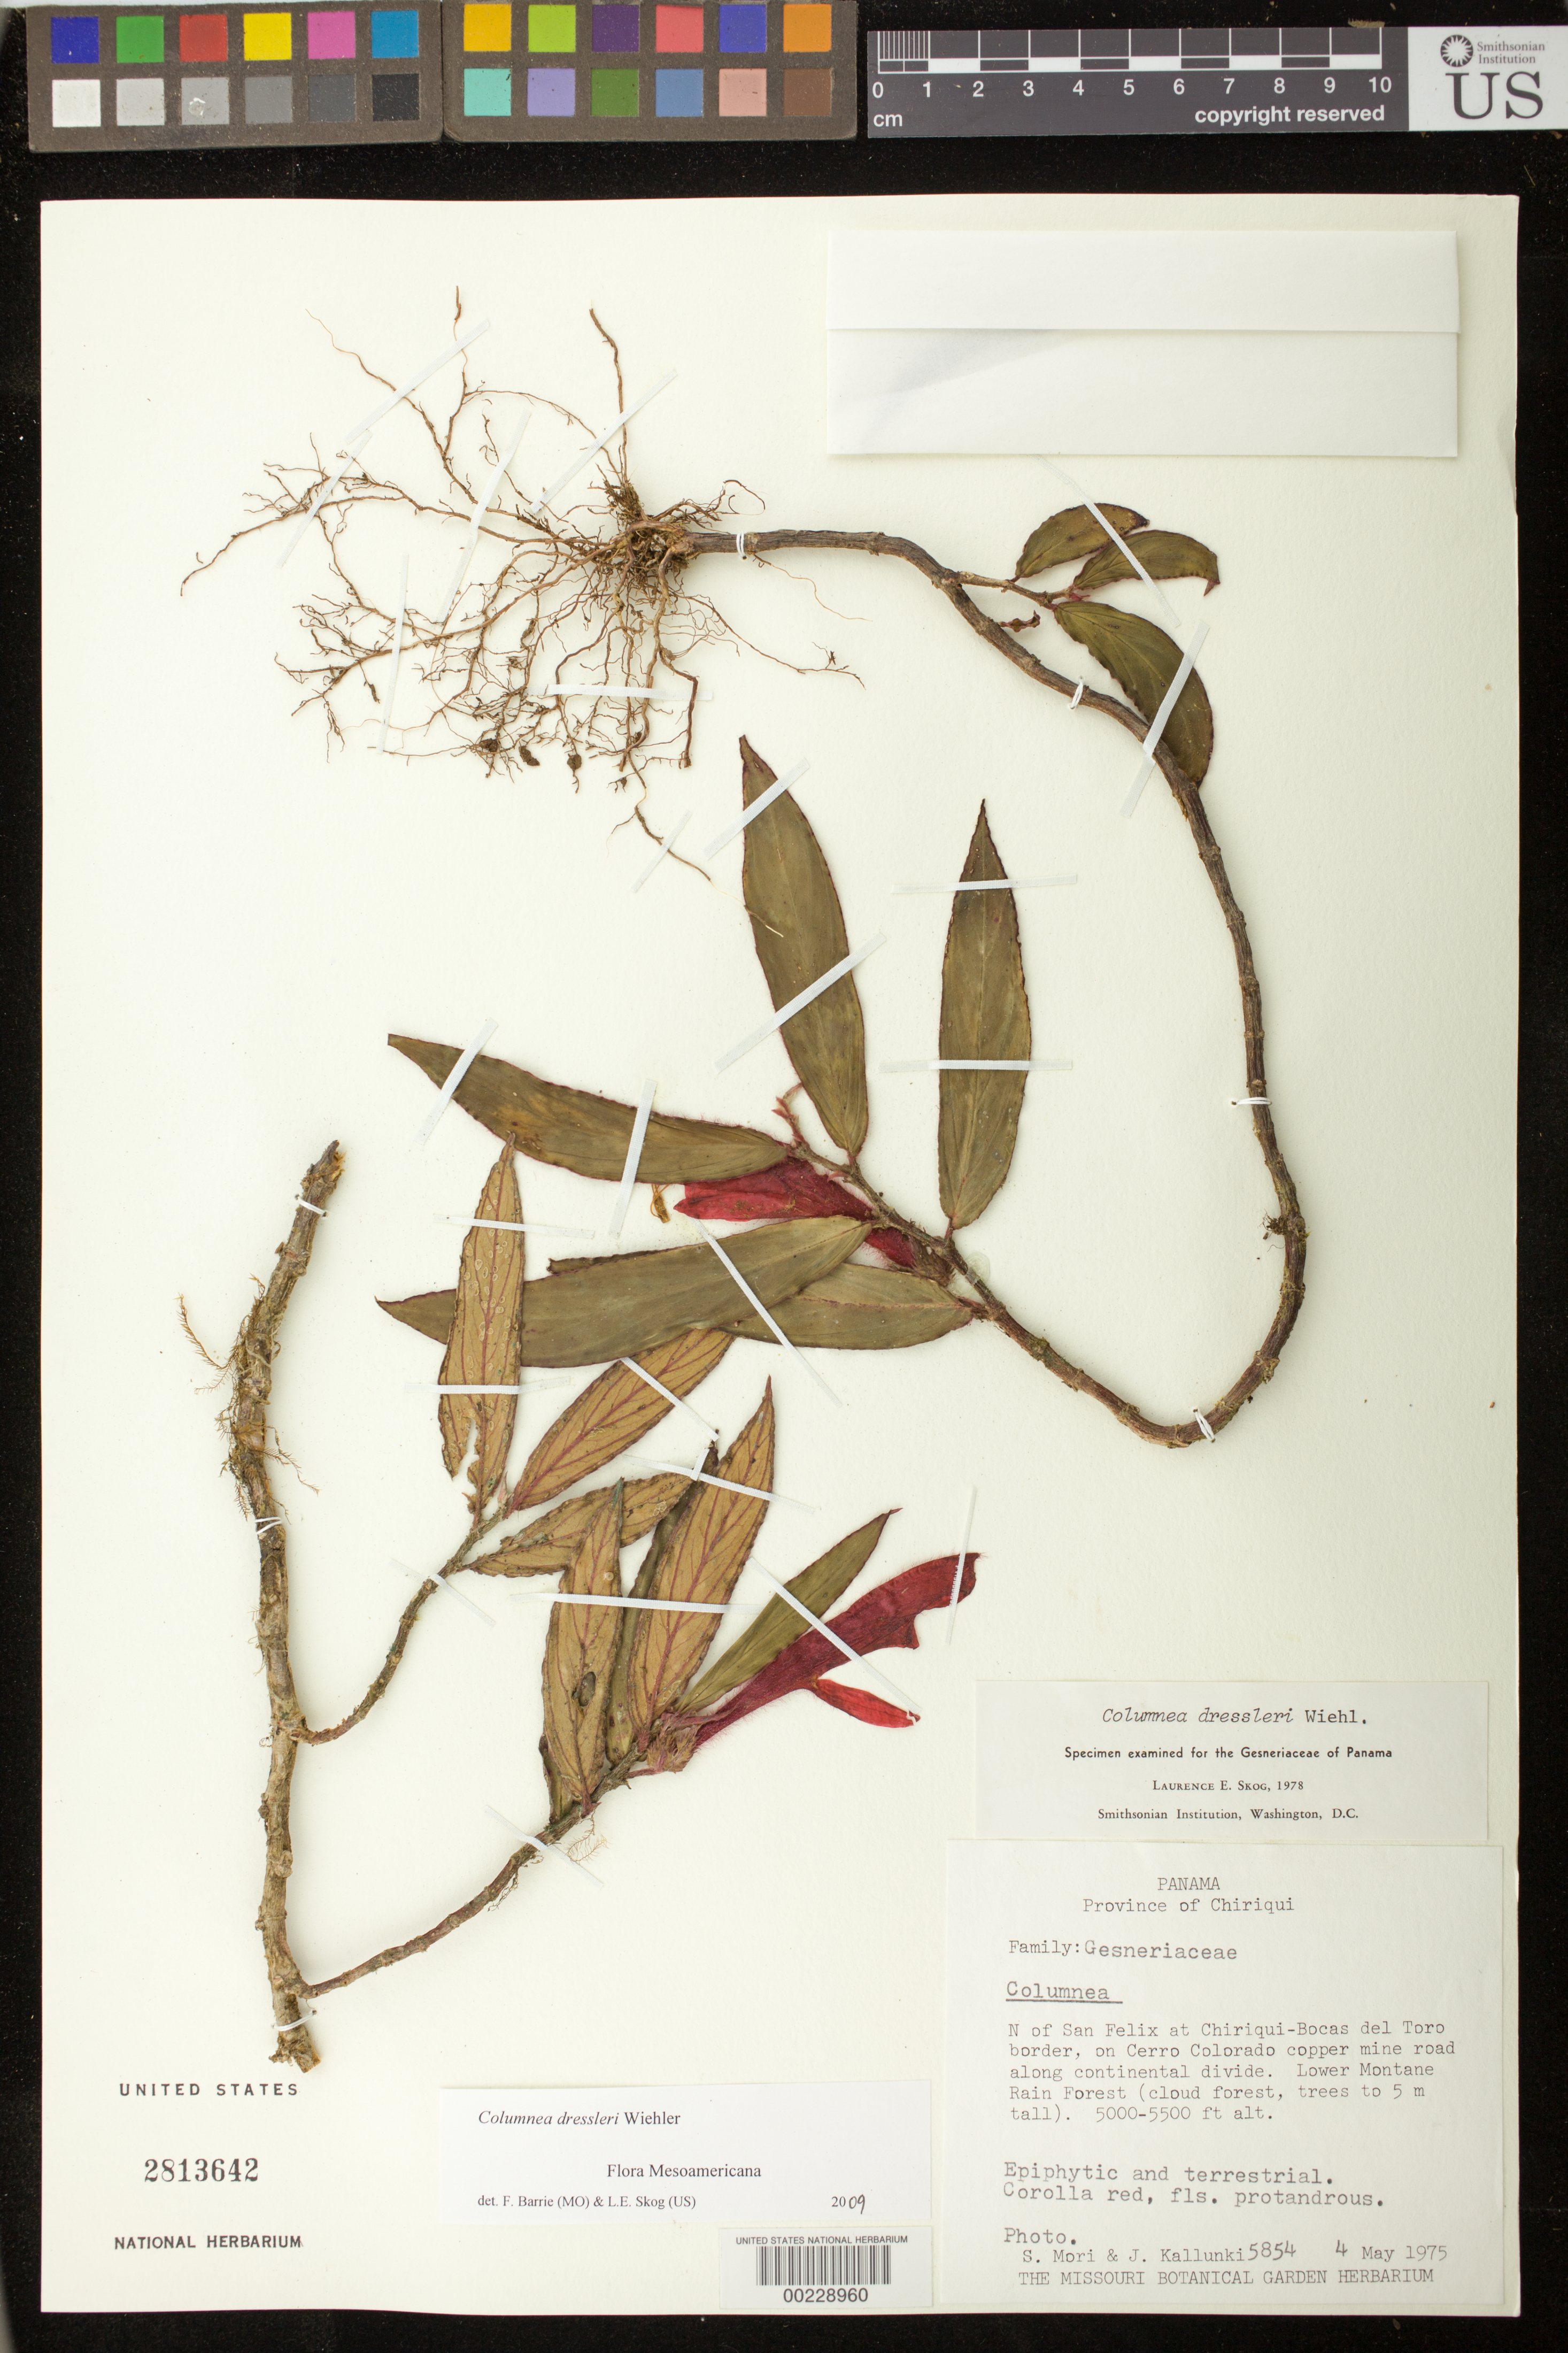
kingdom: Plantae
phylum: Tracheophyta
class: Magnoliopsida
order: Lamiales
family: Gesneriaceae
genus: Columnea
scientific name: Columnea dressleri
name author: Wiehler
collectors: S. Mori & J. Kallunki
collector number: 5854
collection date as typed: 04 May 1975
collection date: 1975-05-04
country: Panama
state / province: Chiriquí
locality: N of San Felix at Chiriqui-Bocas del Toro border, on Cerro Colorado copper mine road along continental divide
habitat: Lower montane rain forest (cloud forest, trees to 5 m tall)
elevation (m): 1524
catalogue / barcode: US 2813642